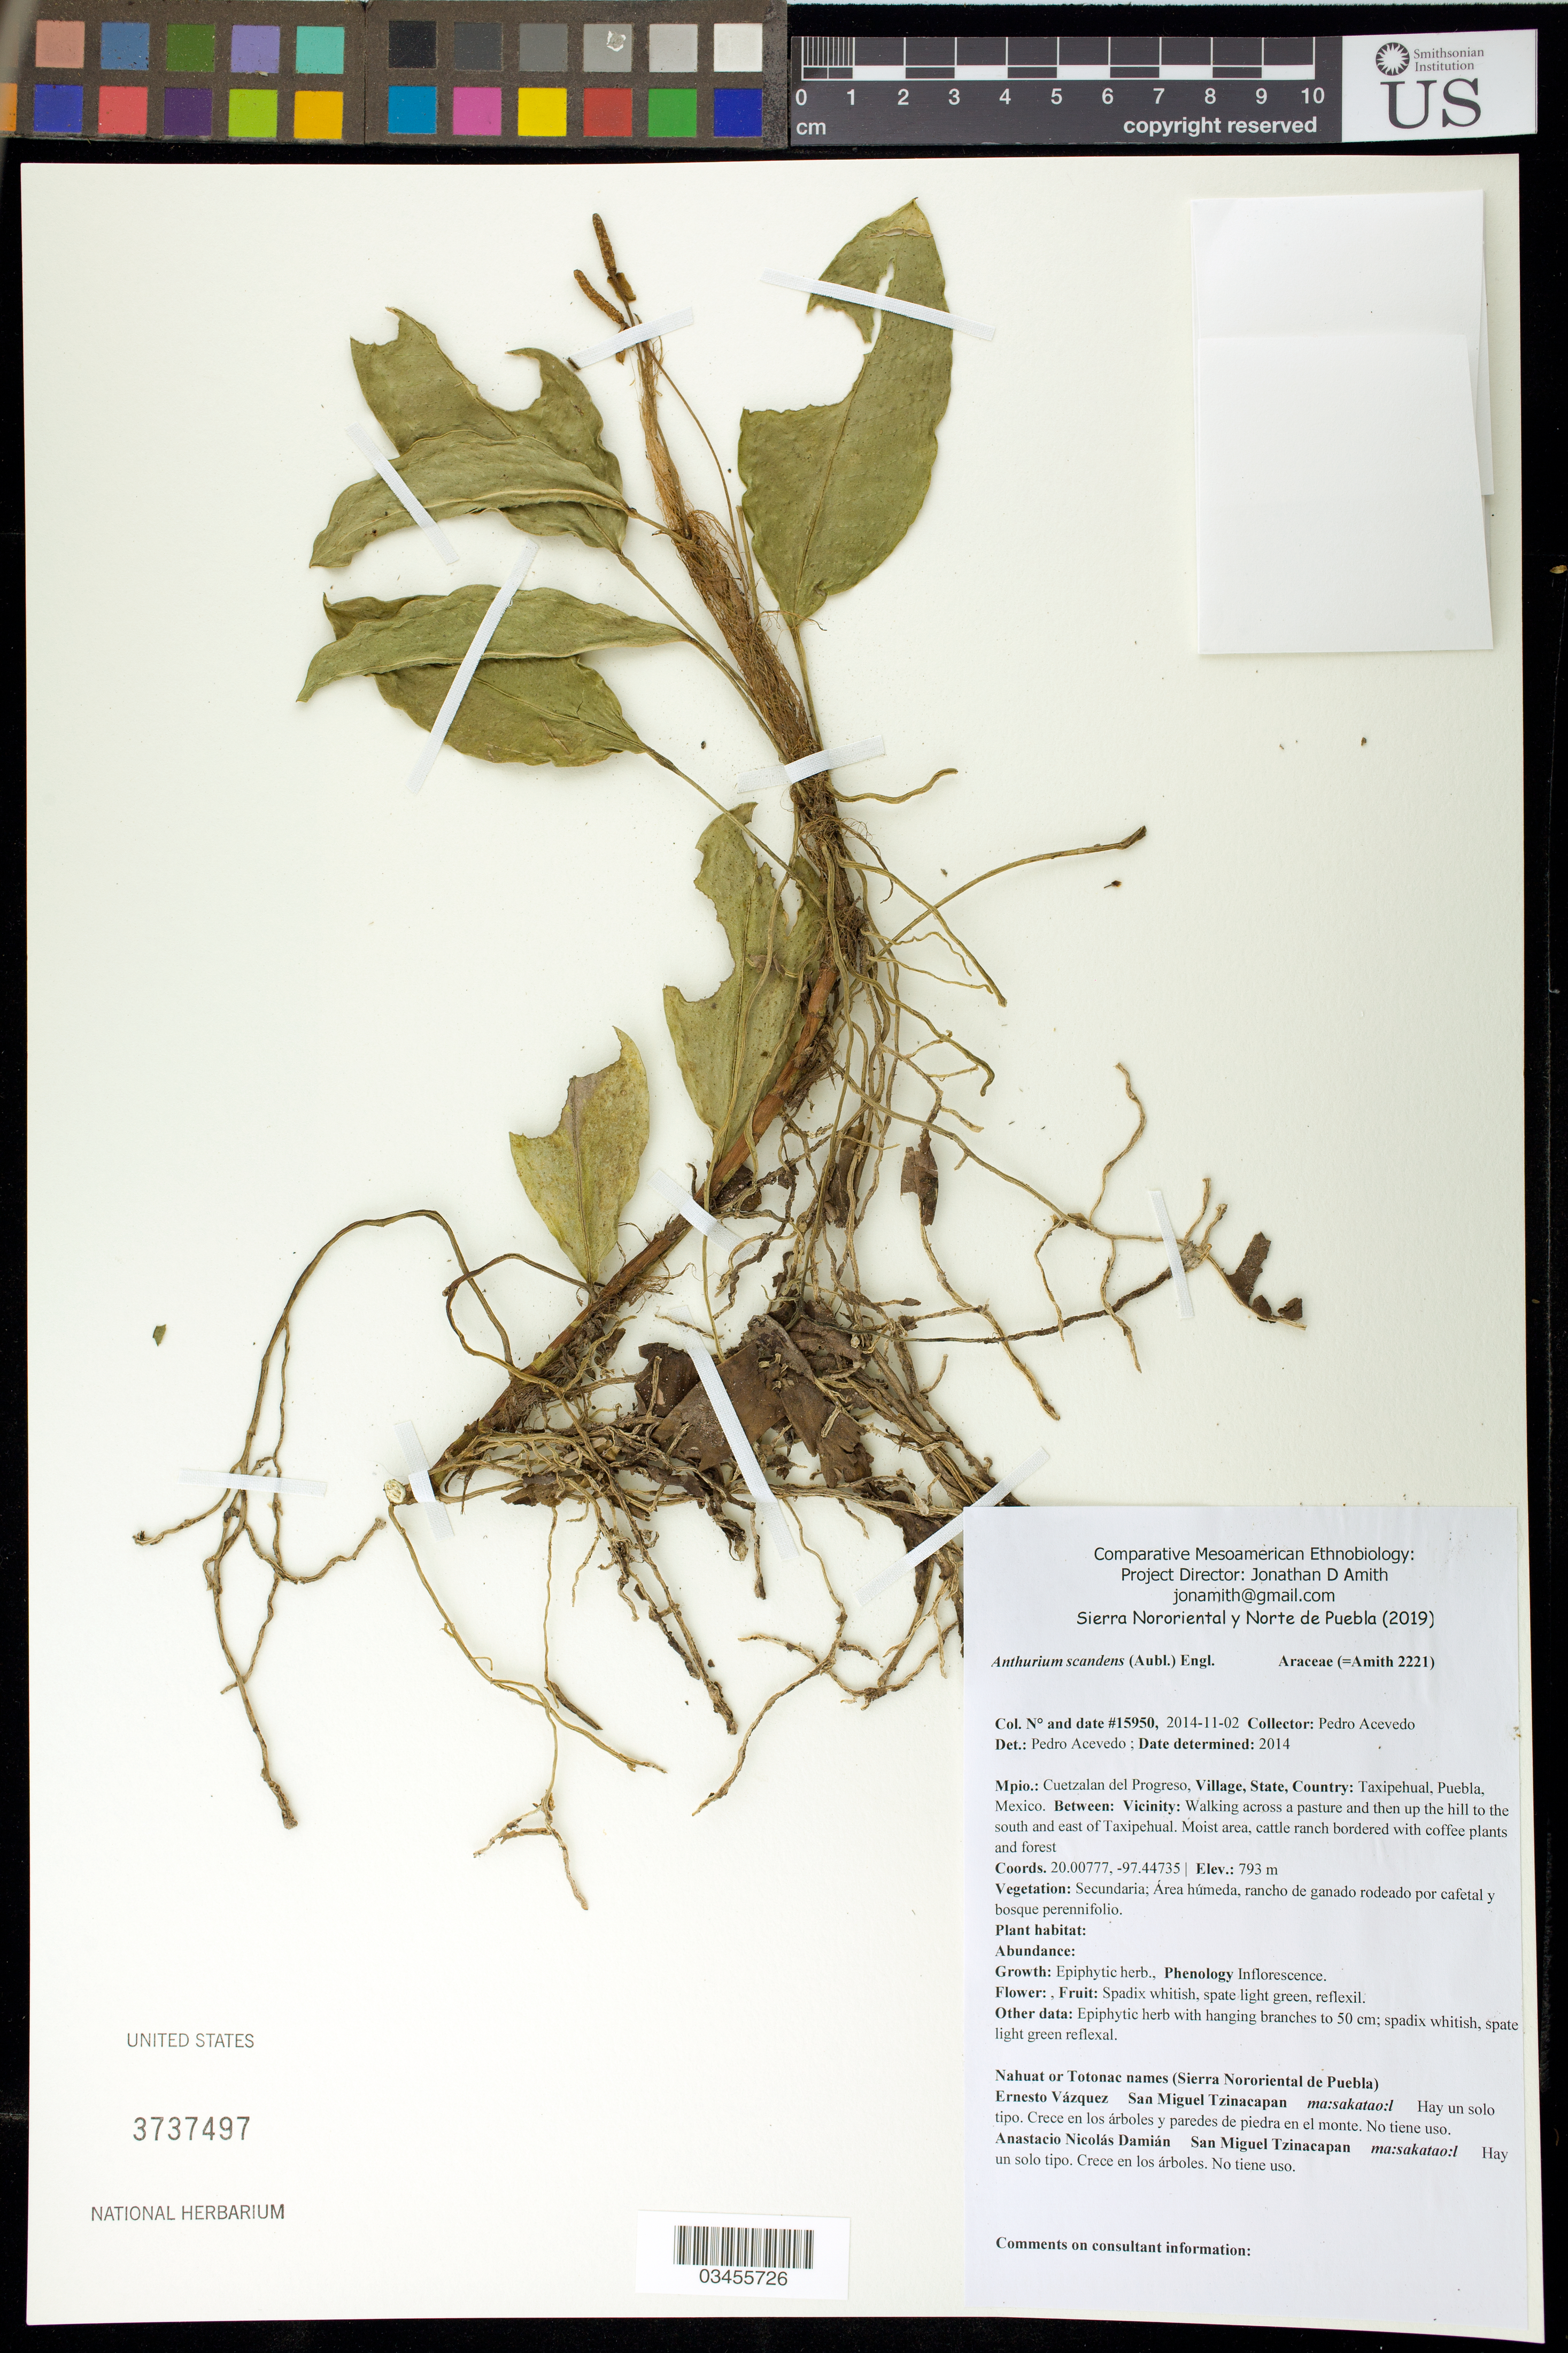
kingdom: Plantae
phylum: Tracheophyta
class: Liliopsida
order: Alismatales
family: Araceae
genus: Anthurium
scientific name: Anthurium scandens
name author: (Aubl.) Engl.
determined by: Coombes, Allen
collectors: P. Acevedo-Rodr.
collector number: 15950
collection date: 2014-11-02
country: México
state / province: Puebla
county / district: Cuetzalan del Progreso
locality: PUEBLO: Taxipehual; LOCALIDAD EXACTA: Walking across a pasture and then up the hill to the south and east of Taxipehual. Moist area, cattle ranch bordered with coffee plants and forest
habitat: VEGETACIÓN y HABITAT: Área húmeda, rancho de ganado rodeado por cafetal y bosque perennifolio.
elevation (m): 793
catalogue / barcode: US 3737497